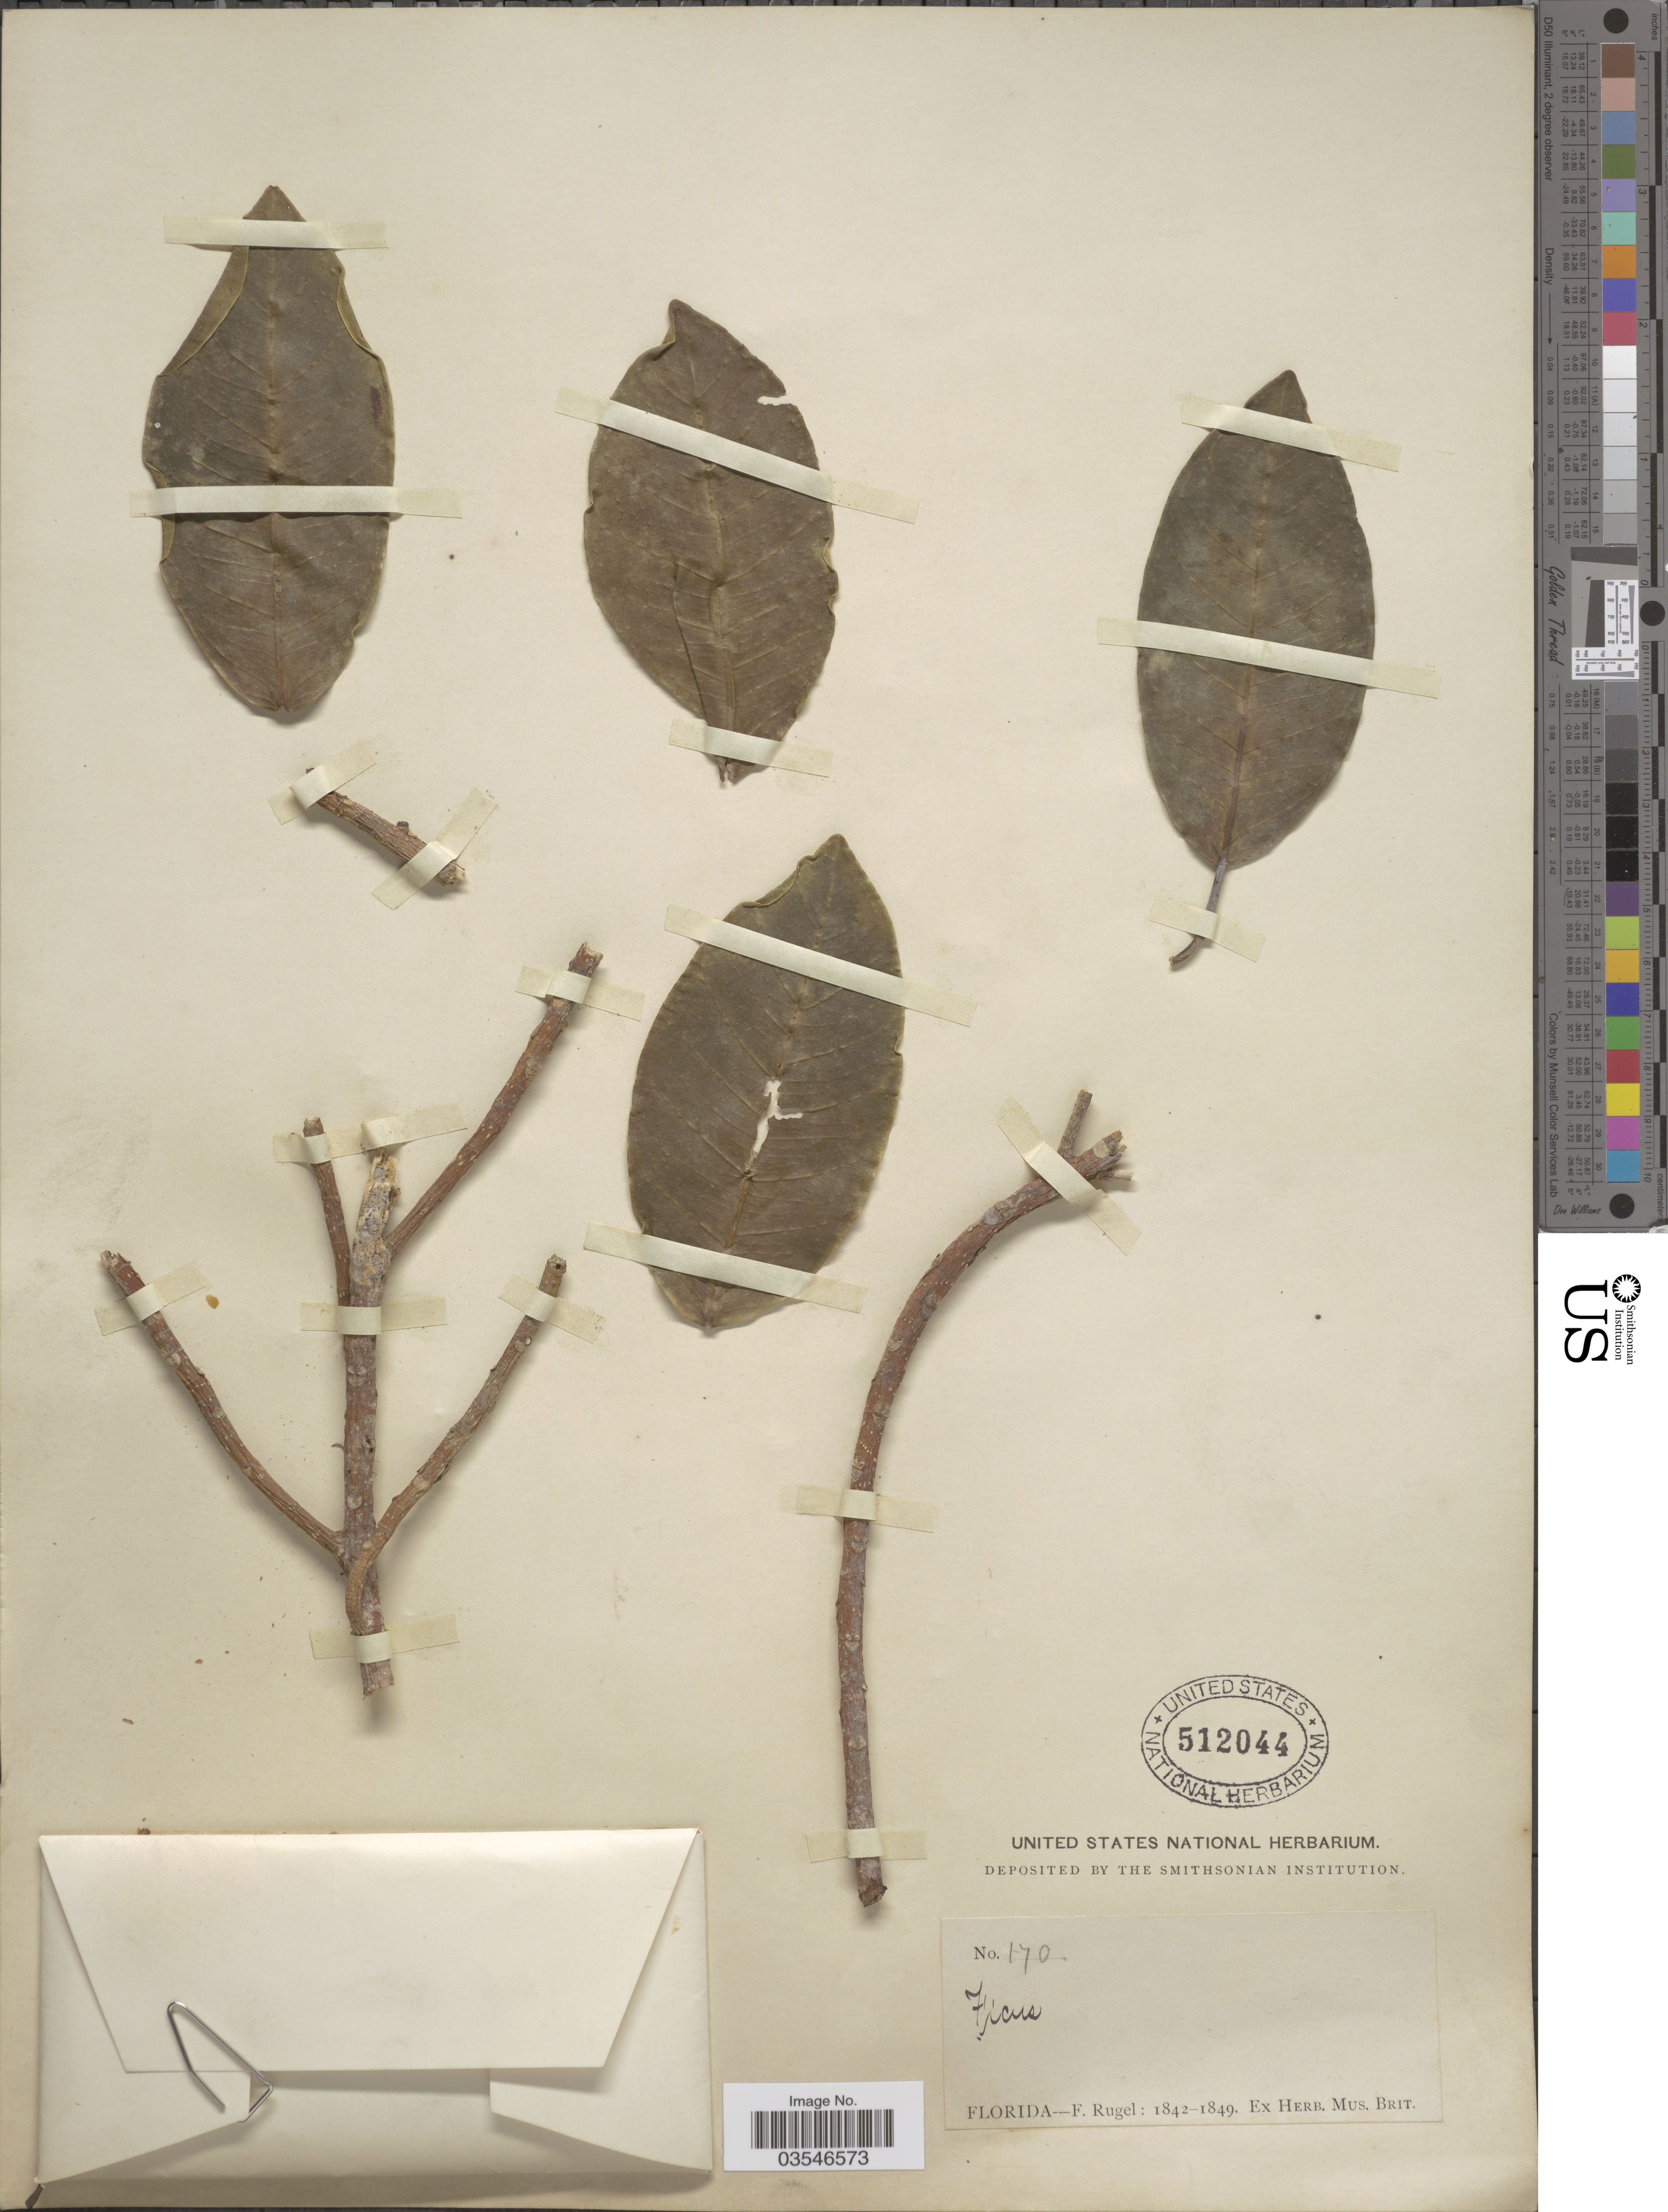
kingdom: Plantae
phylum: Tracheophyta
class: Magnoliopsida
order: Rosales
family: Moraceae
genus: Ficus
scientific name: Ficus aurea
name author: Nutt.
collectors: F. Rugel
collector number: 170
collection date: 1842/1849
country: United States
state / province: Florida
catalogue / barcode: US 512044